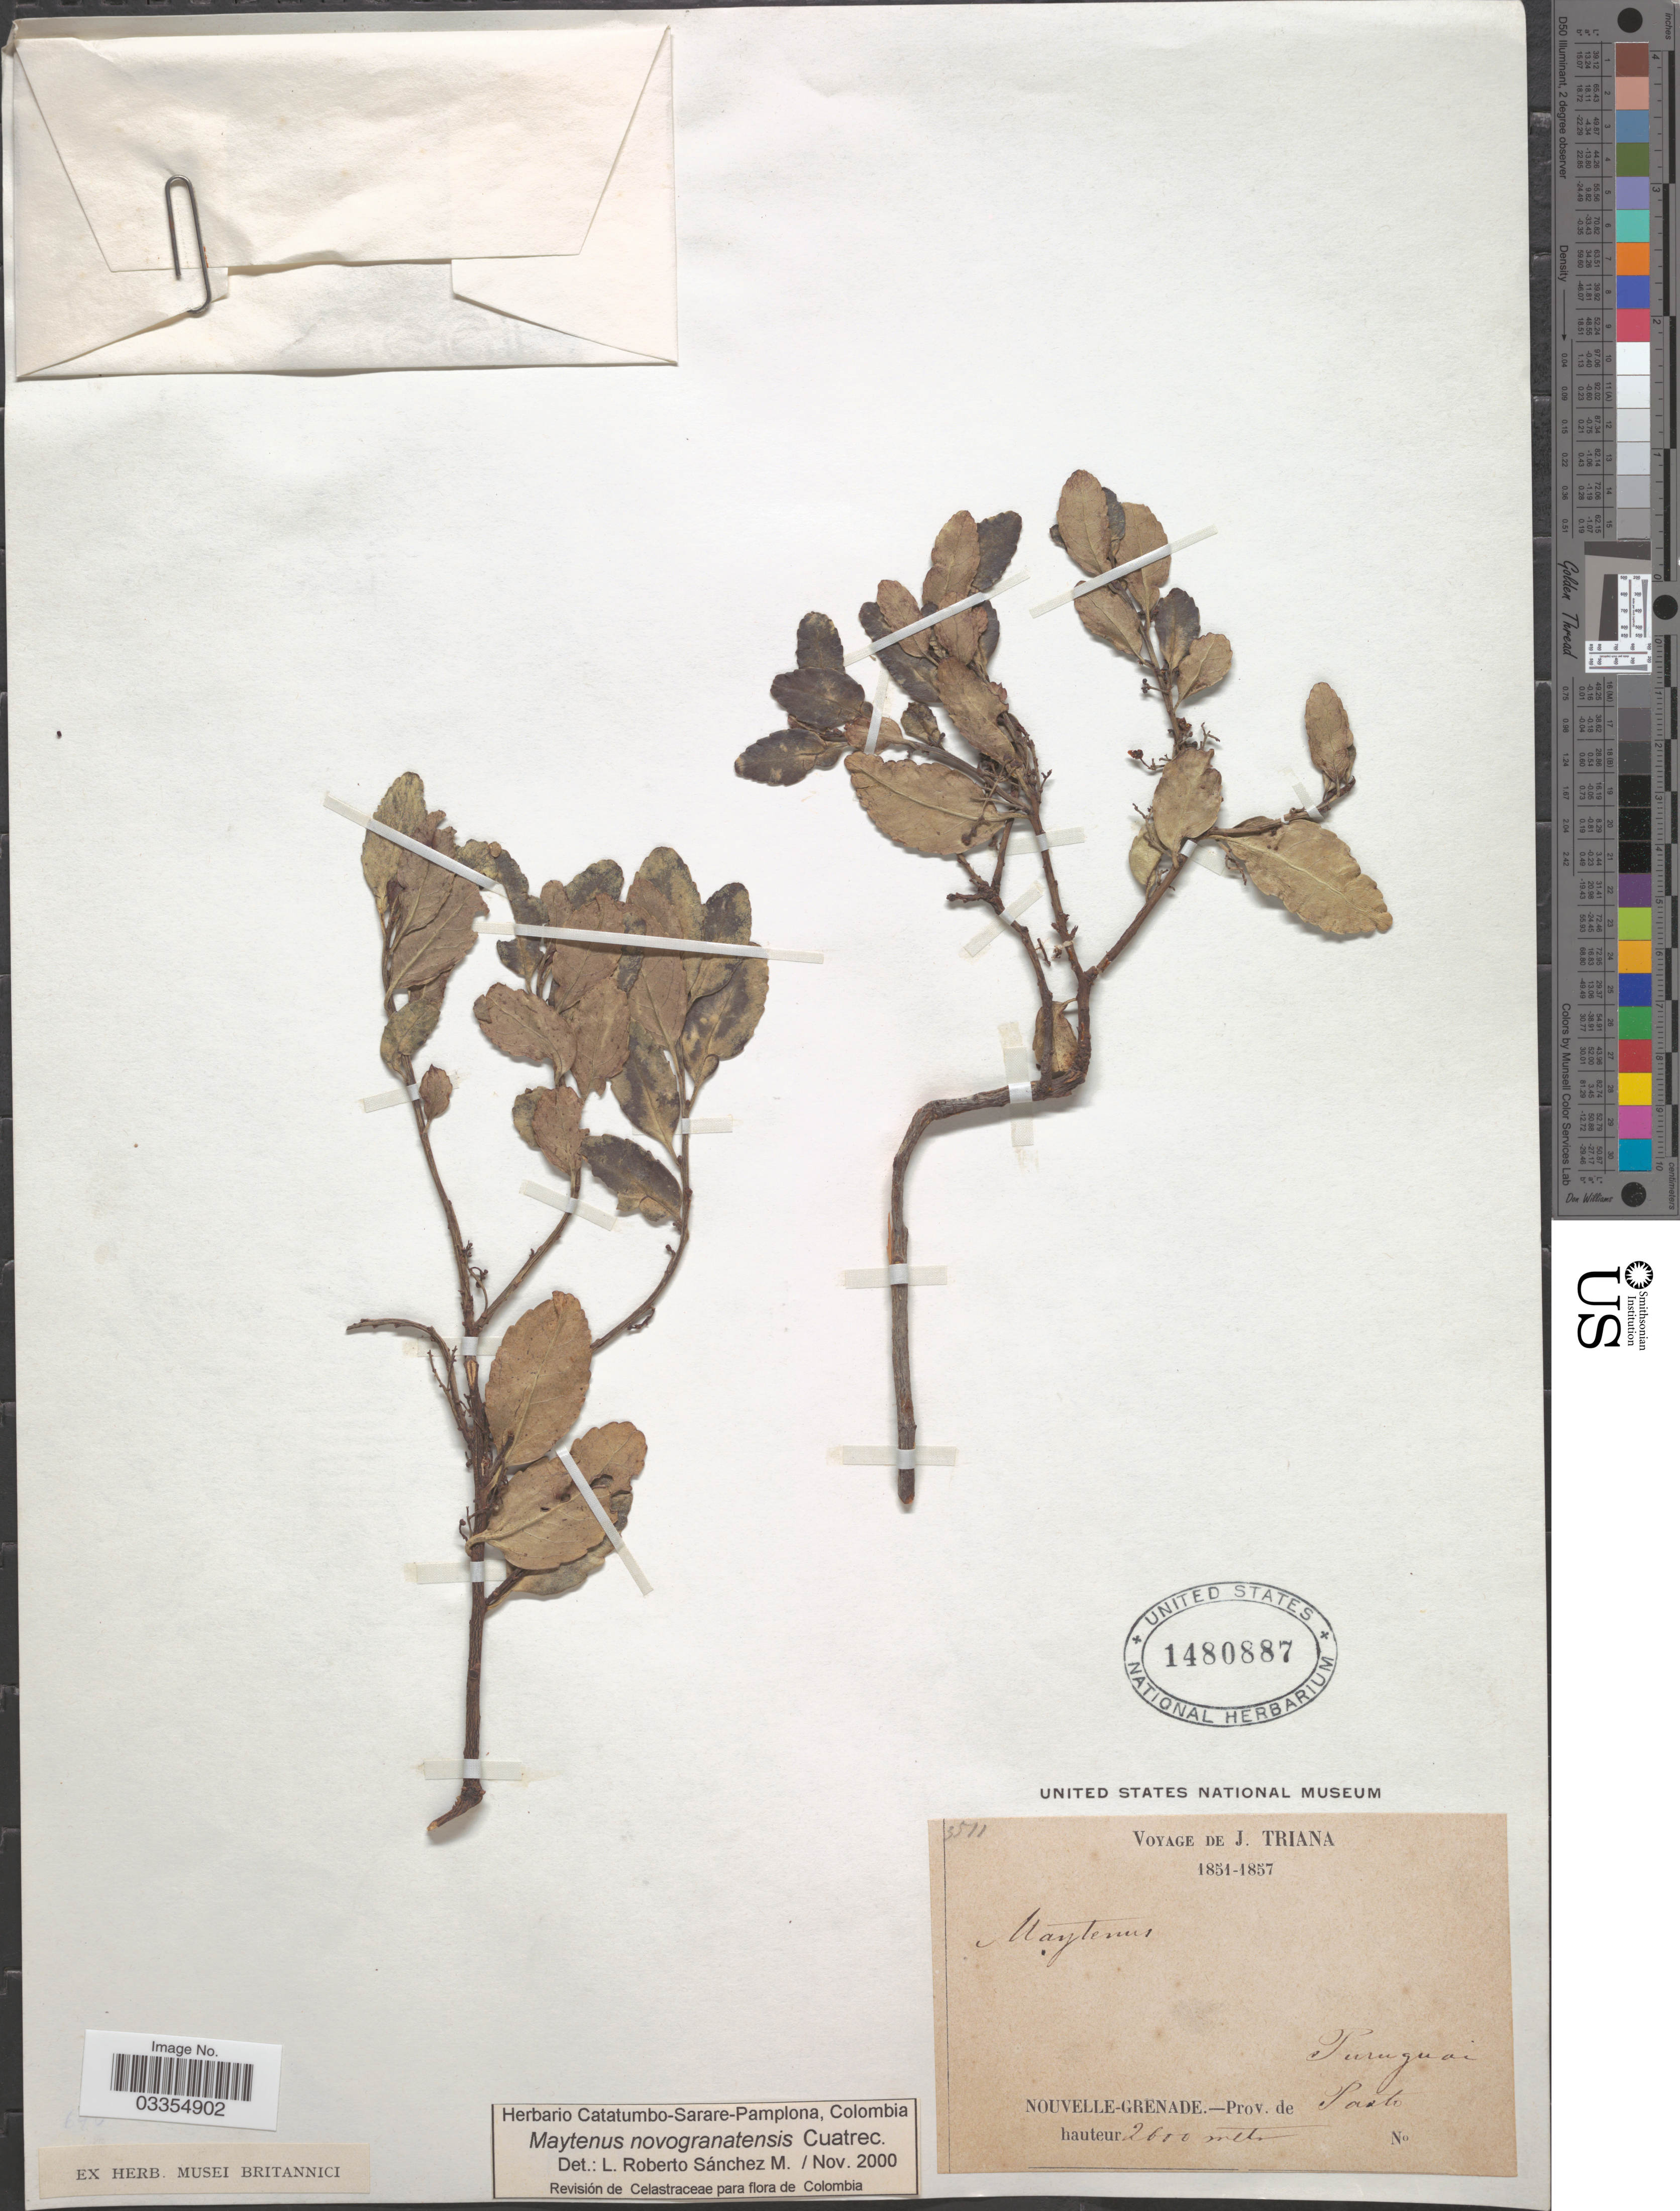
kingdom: Plantae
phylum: Tracheophyta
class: Magnoliopsida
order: Celastrales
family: Celastraceae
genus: Maytenus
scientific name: Maytenus novogranatensis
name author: Cuatrec.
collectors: J. Triana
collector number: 3511?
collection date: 1851/1857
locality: Puruguai. Nouvelle-Grenade.-Prov. de Pasto.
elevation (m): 2600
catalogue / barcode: US 1480887